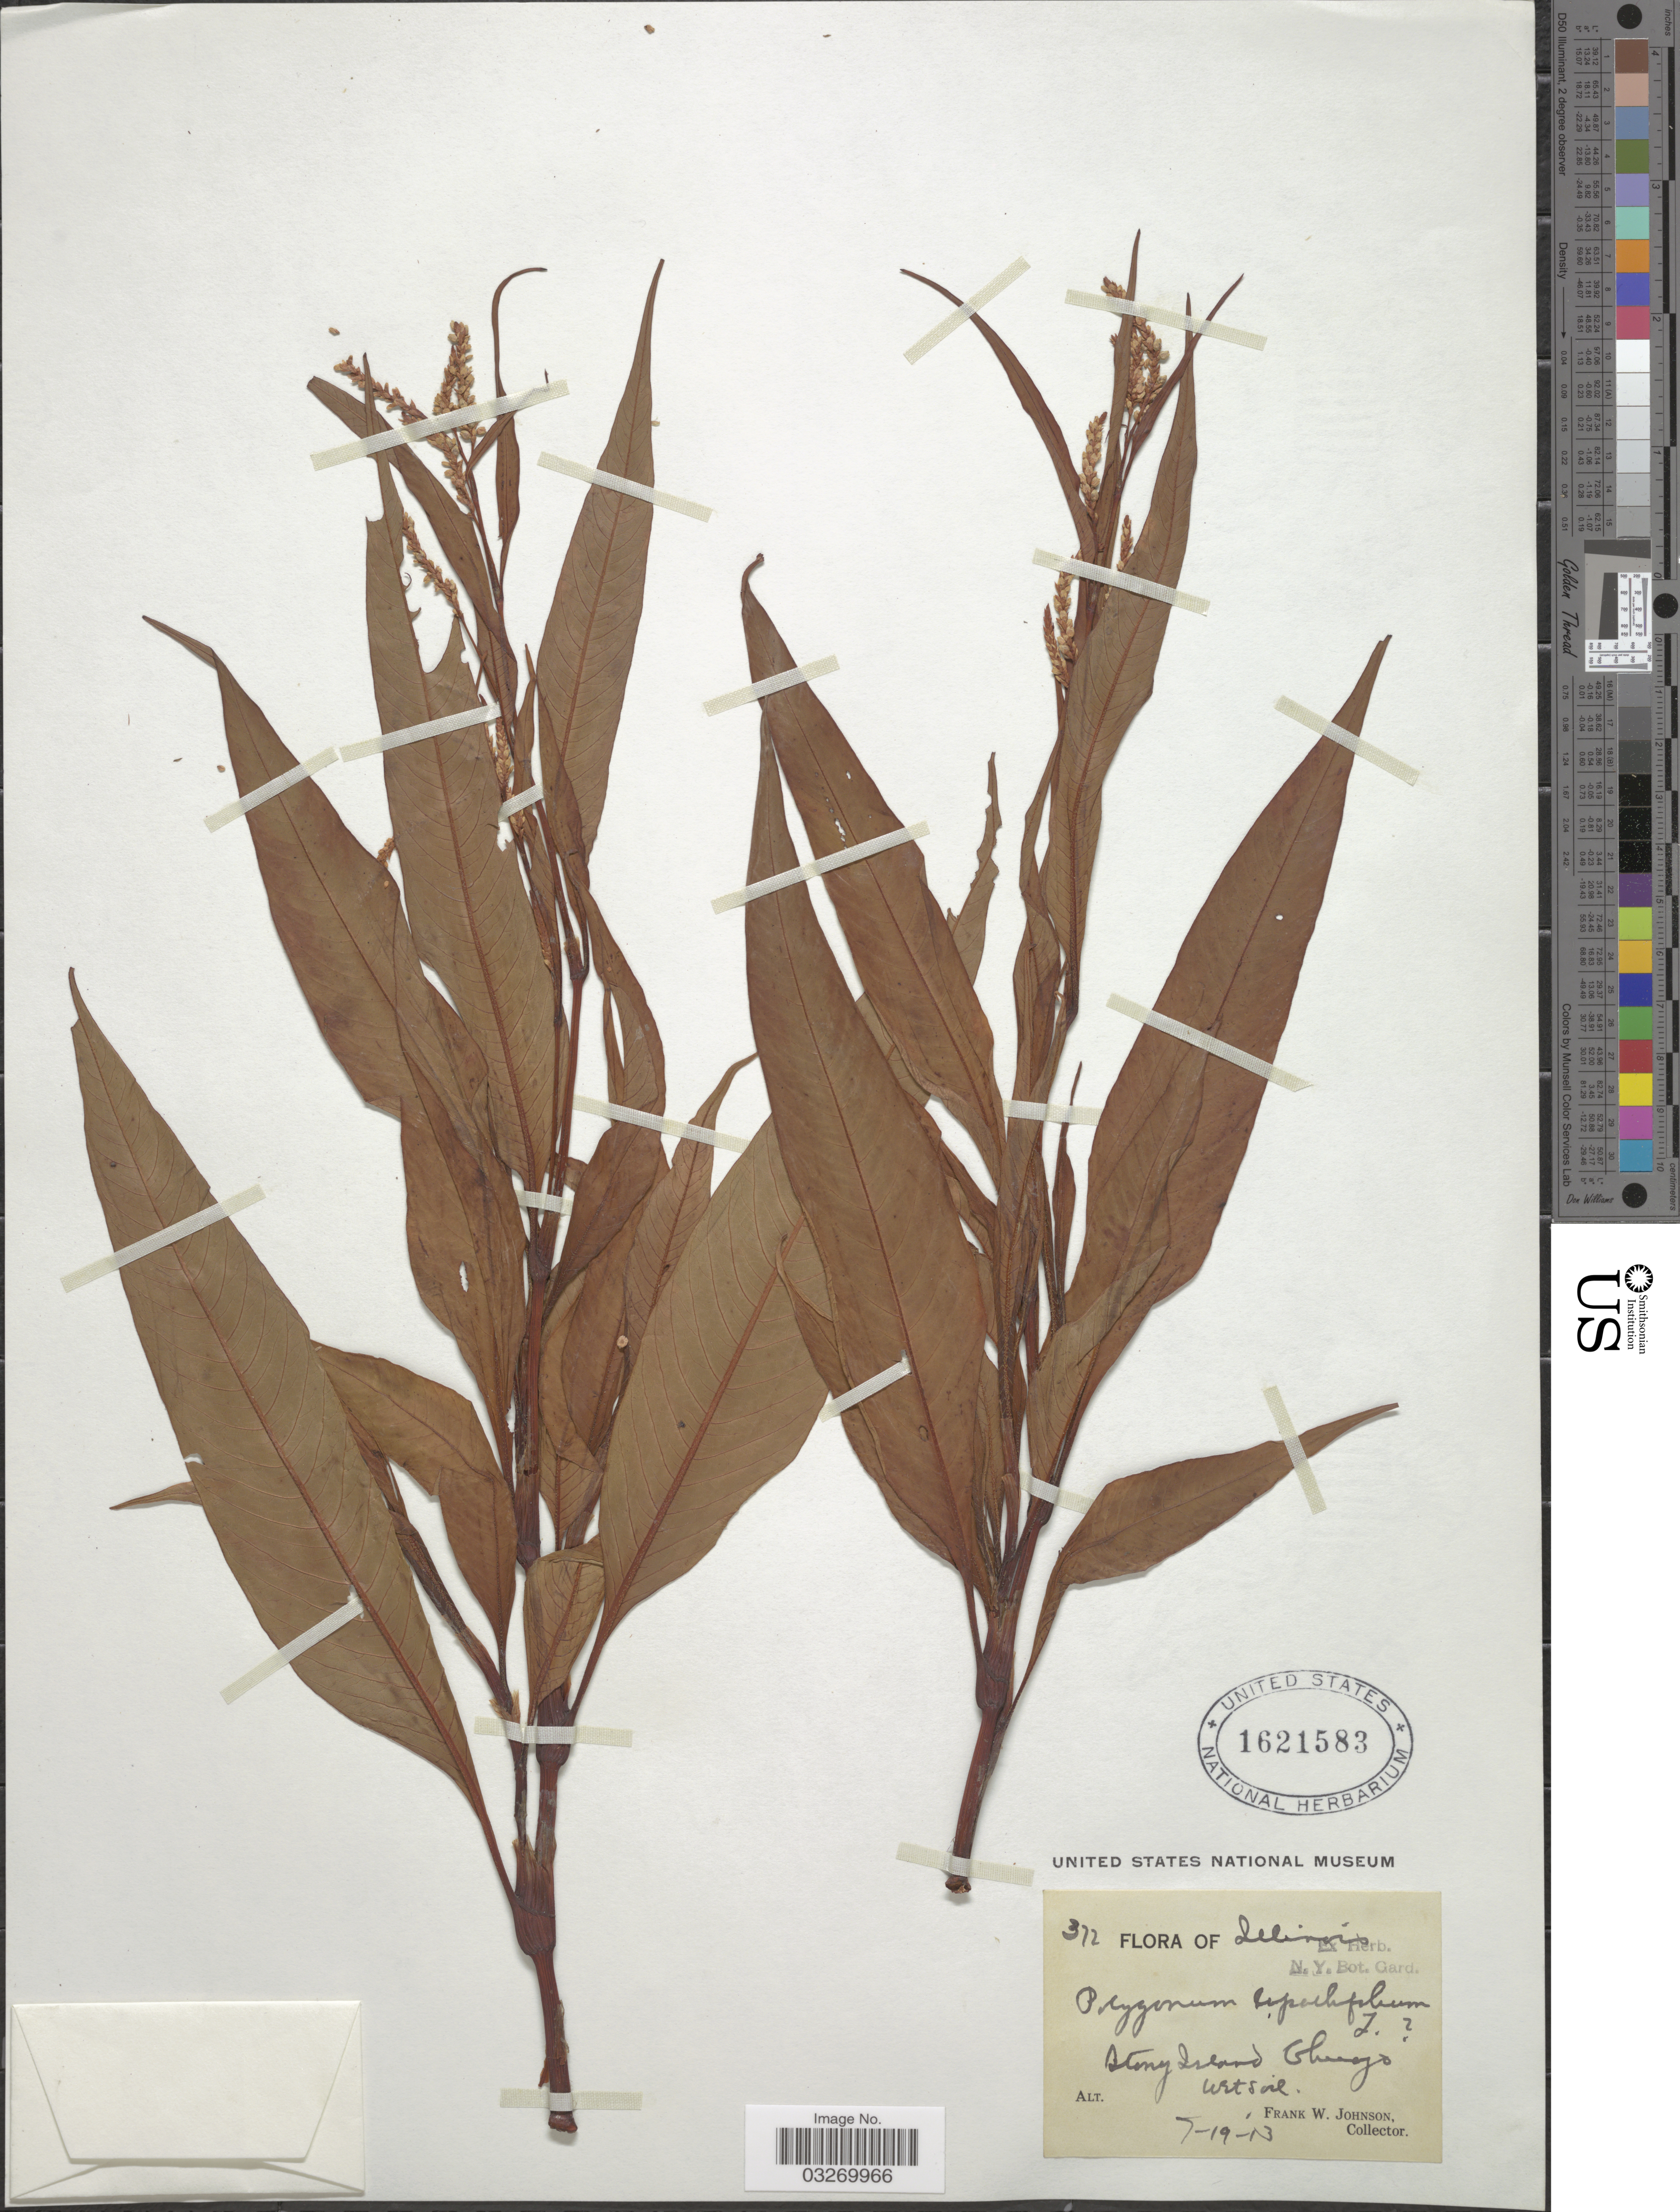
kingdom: Plantae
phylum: Tracheophyta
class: Magnoliopsida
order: Caryophyllales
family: Polygonaceae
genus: Persicaria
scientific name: Persicaria lapathifolia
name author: (L.) Delarbre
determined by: Atha, D. E.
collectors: F. W. Johnson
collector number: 372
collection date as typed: Transcribed d/m/y: 19/7/13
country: United States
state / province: Illinois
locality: Stony Island Chicago.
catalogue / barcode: US 1621583